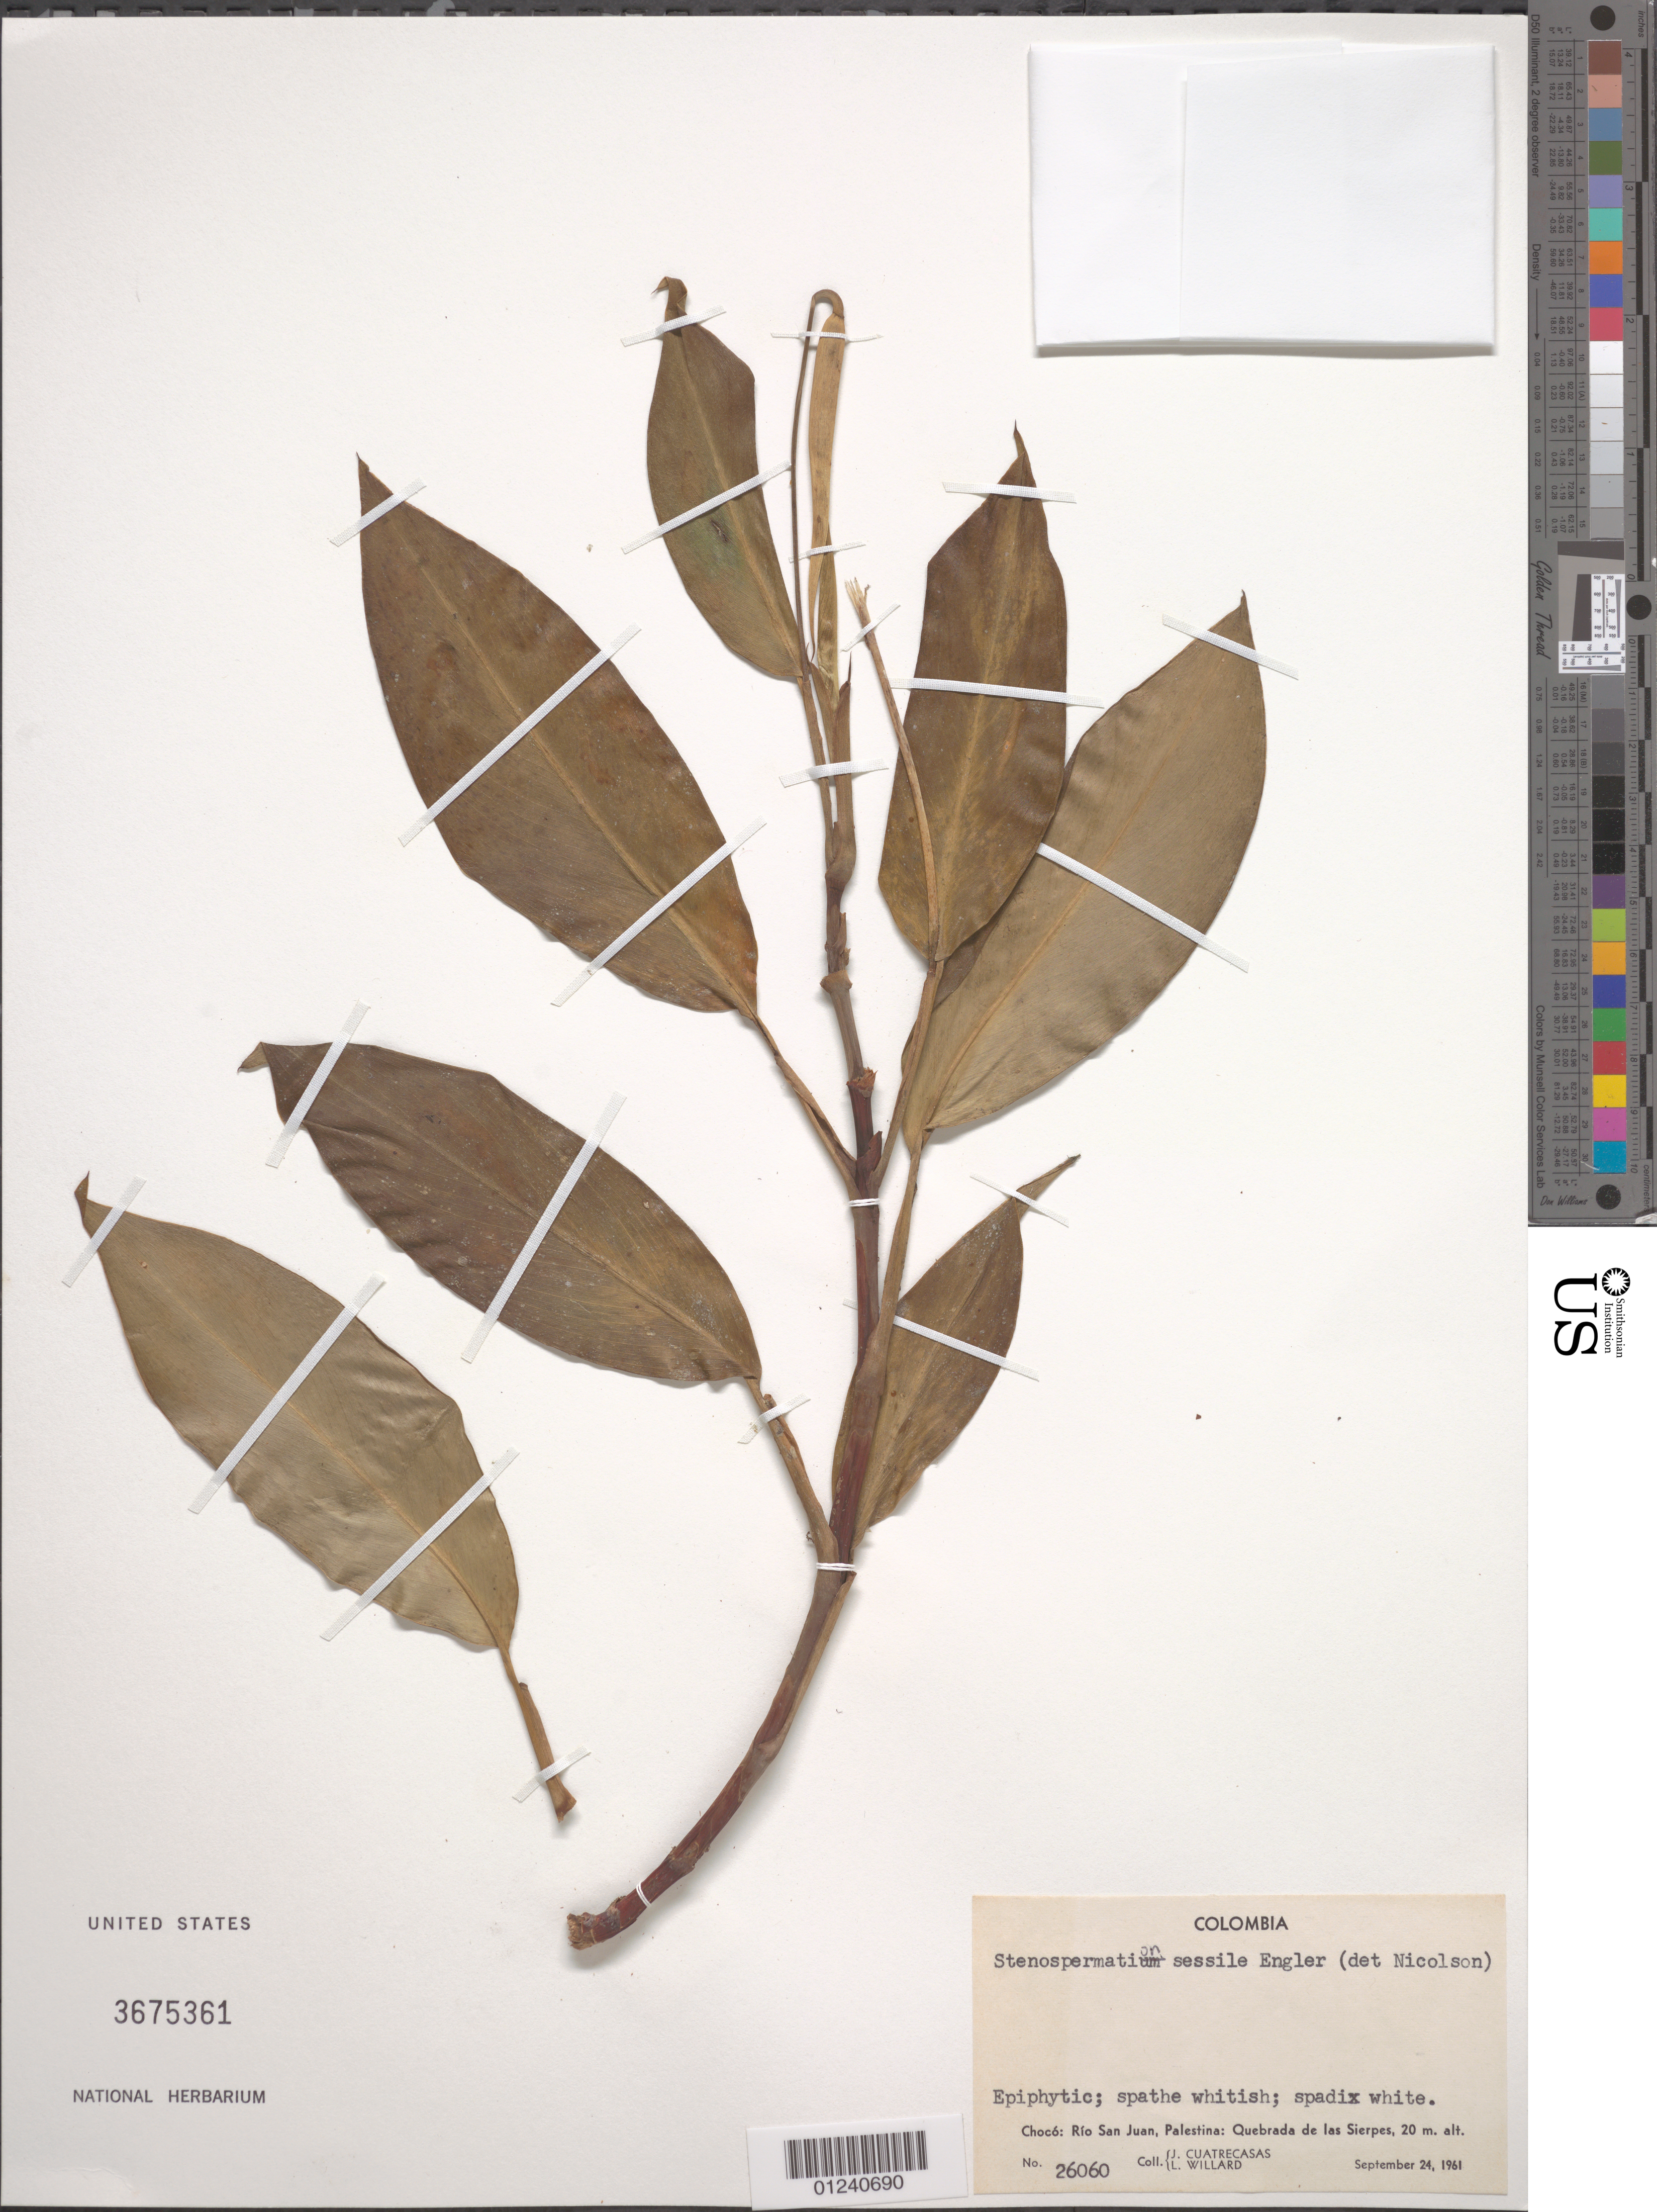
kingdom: Plantae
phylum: Tracheophyta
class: Liliopsida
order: Alismatales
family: Araceae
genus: Stenospermation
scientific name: Stenospermation sessile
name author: Engl.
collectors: J. Cuatrecasas & L. Willard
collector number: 26060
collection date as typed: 24 Sep 1961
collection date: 1961-09-24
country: Colombia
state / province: Chocó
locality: Río San Juan, Palestina, Quebrada de las Sierpes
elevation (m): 20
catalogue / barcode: US 3675361